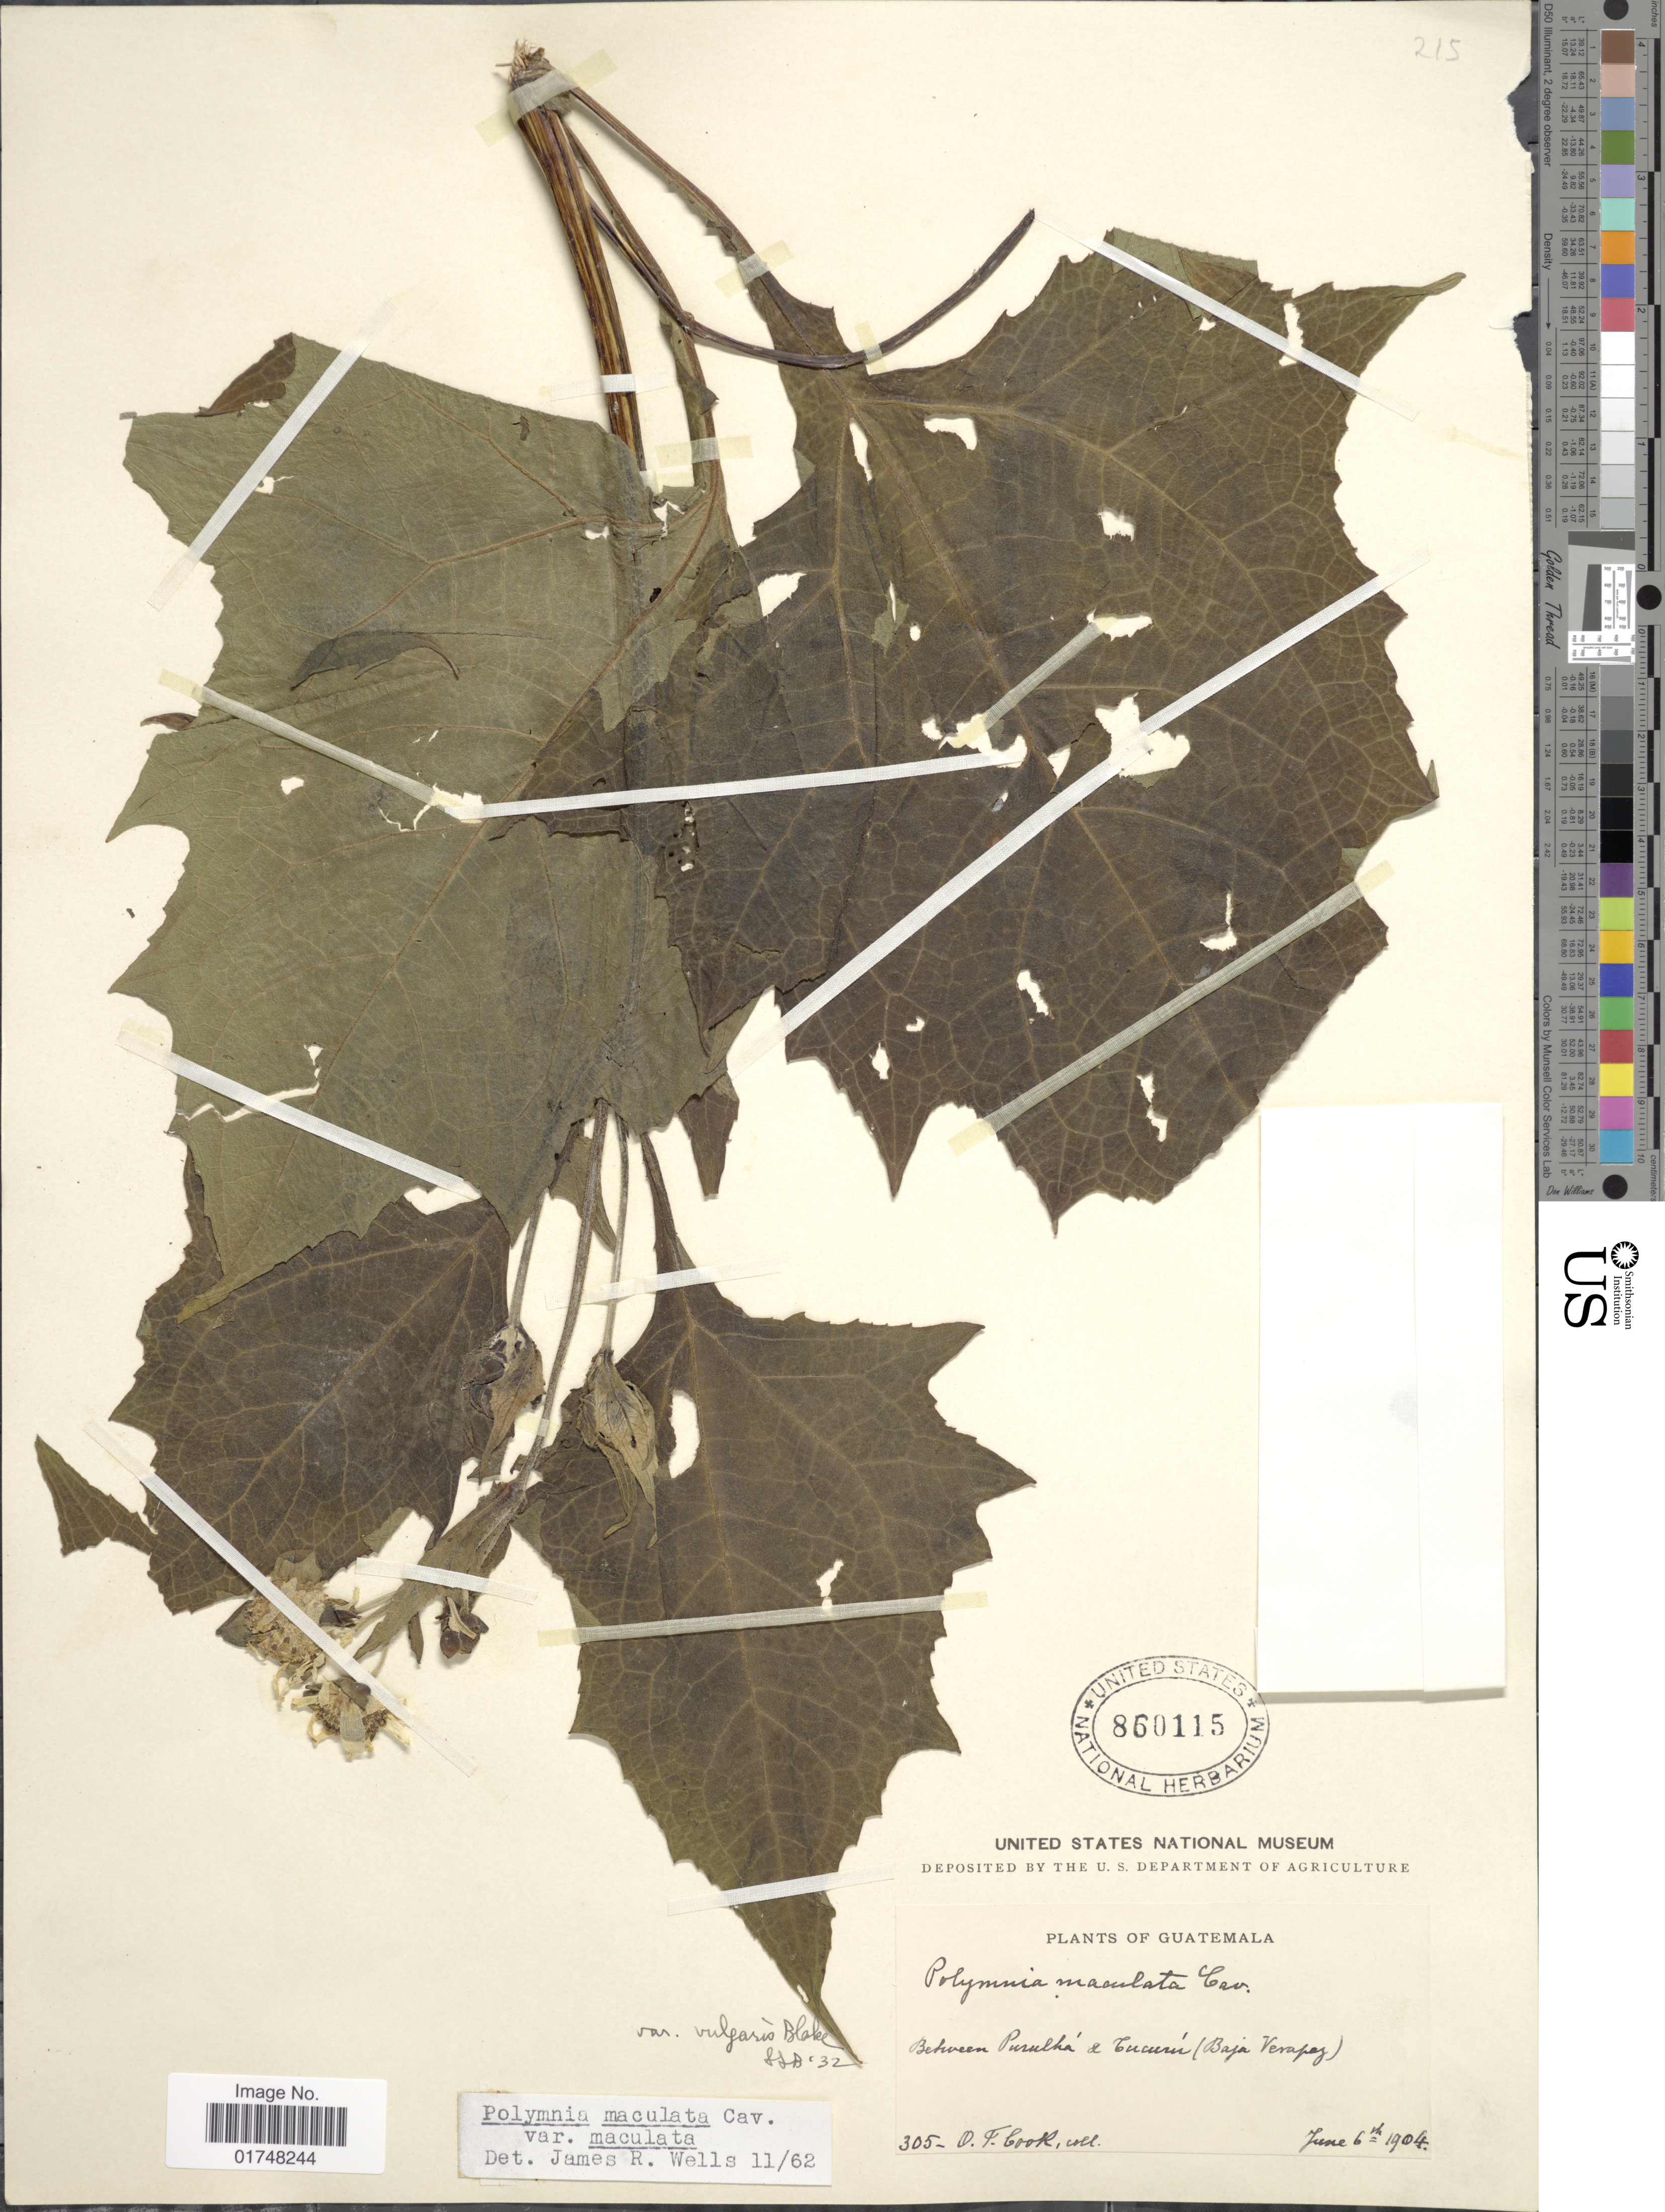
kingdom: Plantae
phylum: Tracheophyta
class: Magnoliopsida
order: Asterales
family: Asteraceae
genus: Smallanthus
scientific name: Smallanthus maculatus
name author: (Cav.) H. Rob.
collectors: O. F. Cook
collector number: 305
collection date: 1904-06-06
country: Guatemala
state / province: Baja Verapaz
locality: Between Purulhá & Tucurú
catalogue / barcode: US 860115